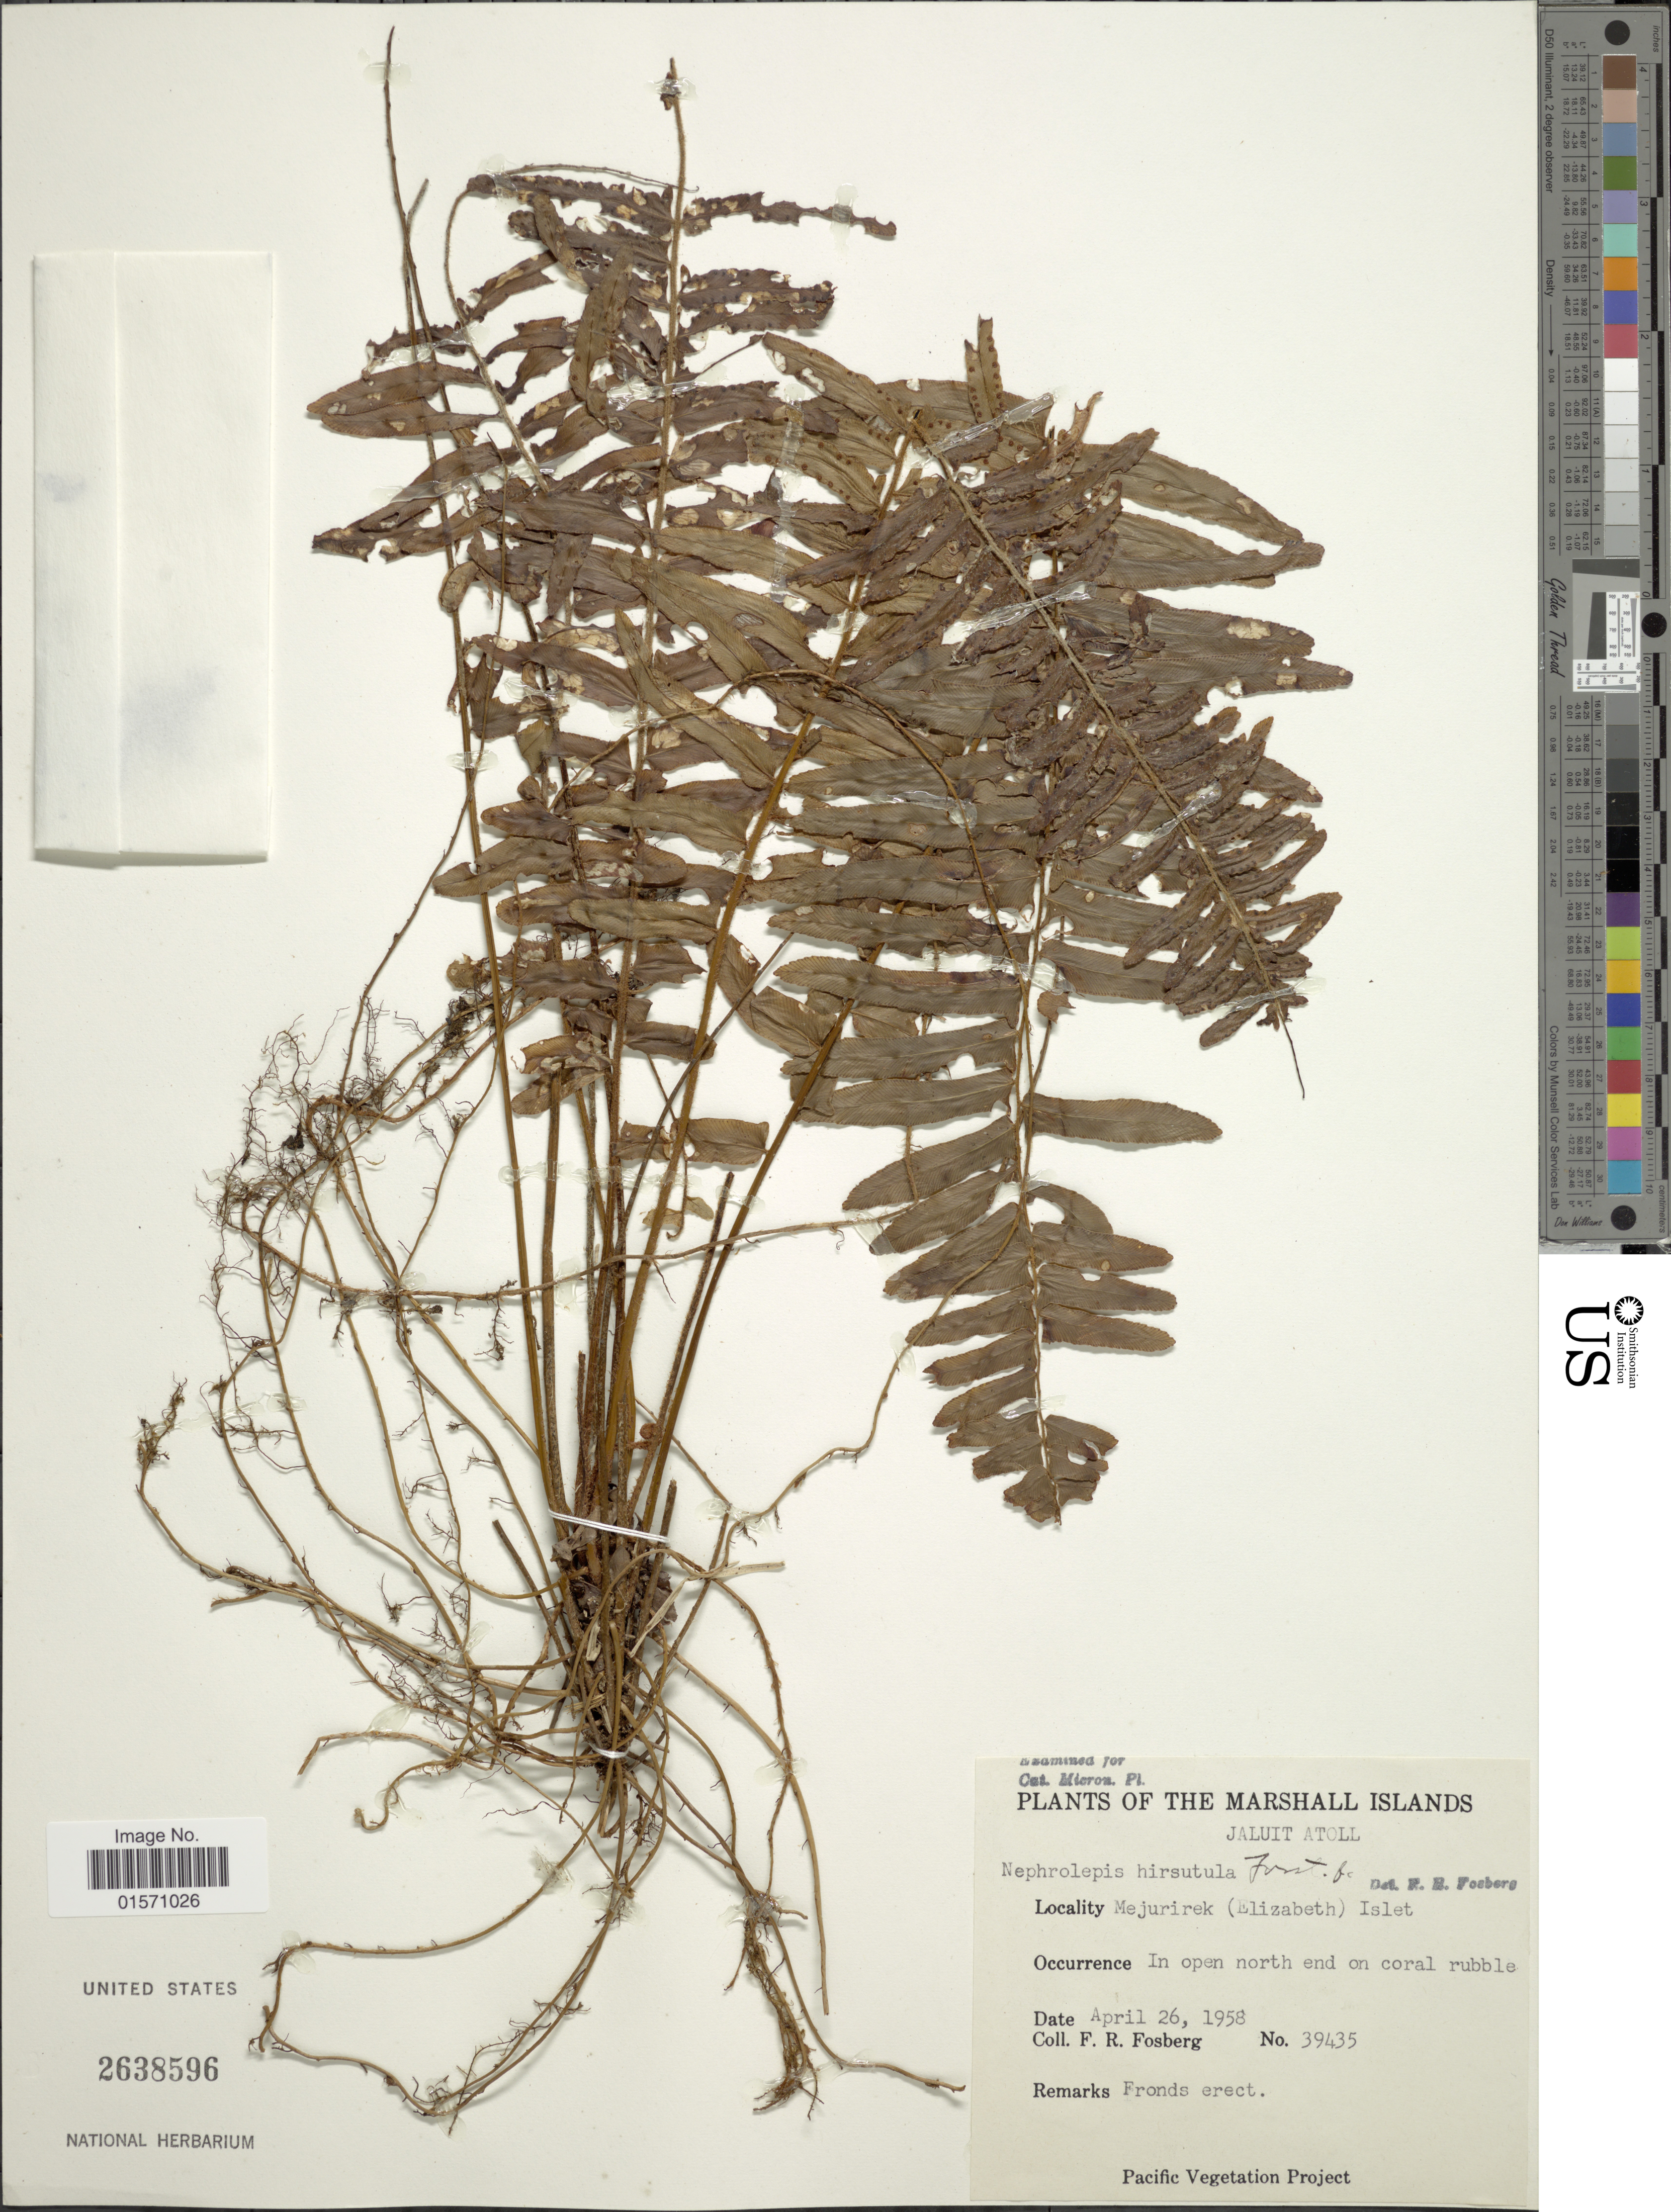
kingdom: Plantae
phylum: Tracheophyta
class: Polypodiopsida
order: Polypodiales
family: Nephrolepidaceae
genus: Nephrolepis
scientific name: Nephrolepis hirsutula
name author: (G. Forst.) C. Presl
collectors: F. R. Fosberg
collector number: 39435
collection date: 1958-04-26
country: Marshall Islands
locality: Jaluit Atoll. Mejurirek (Elizabeth) Islet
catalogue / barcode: US 2638596